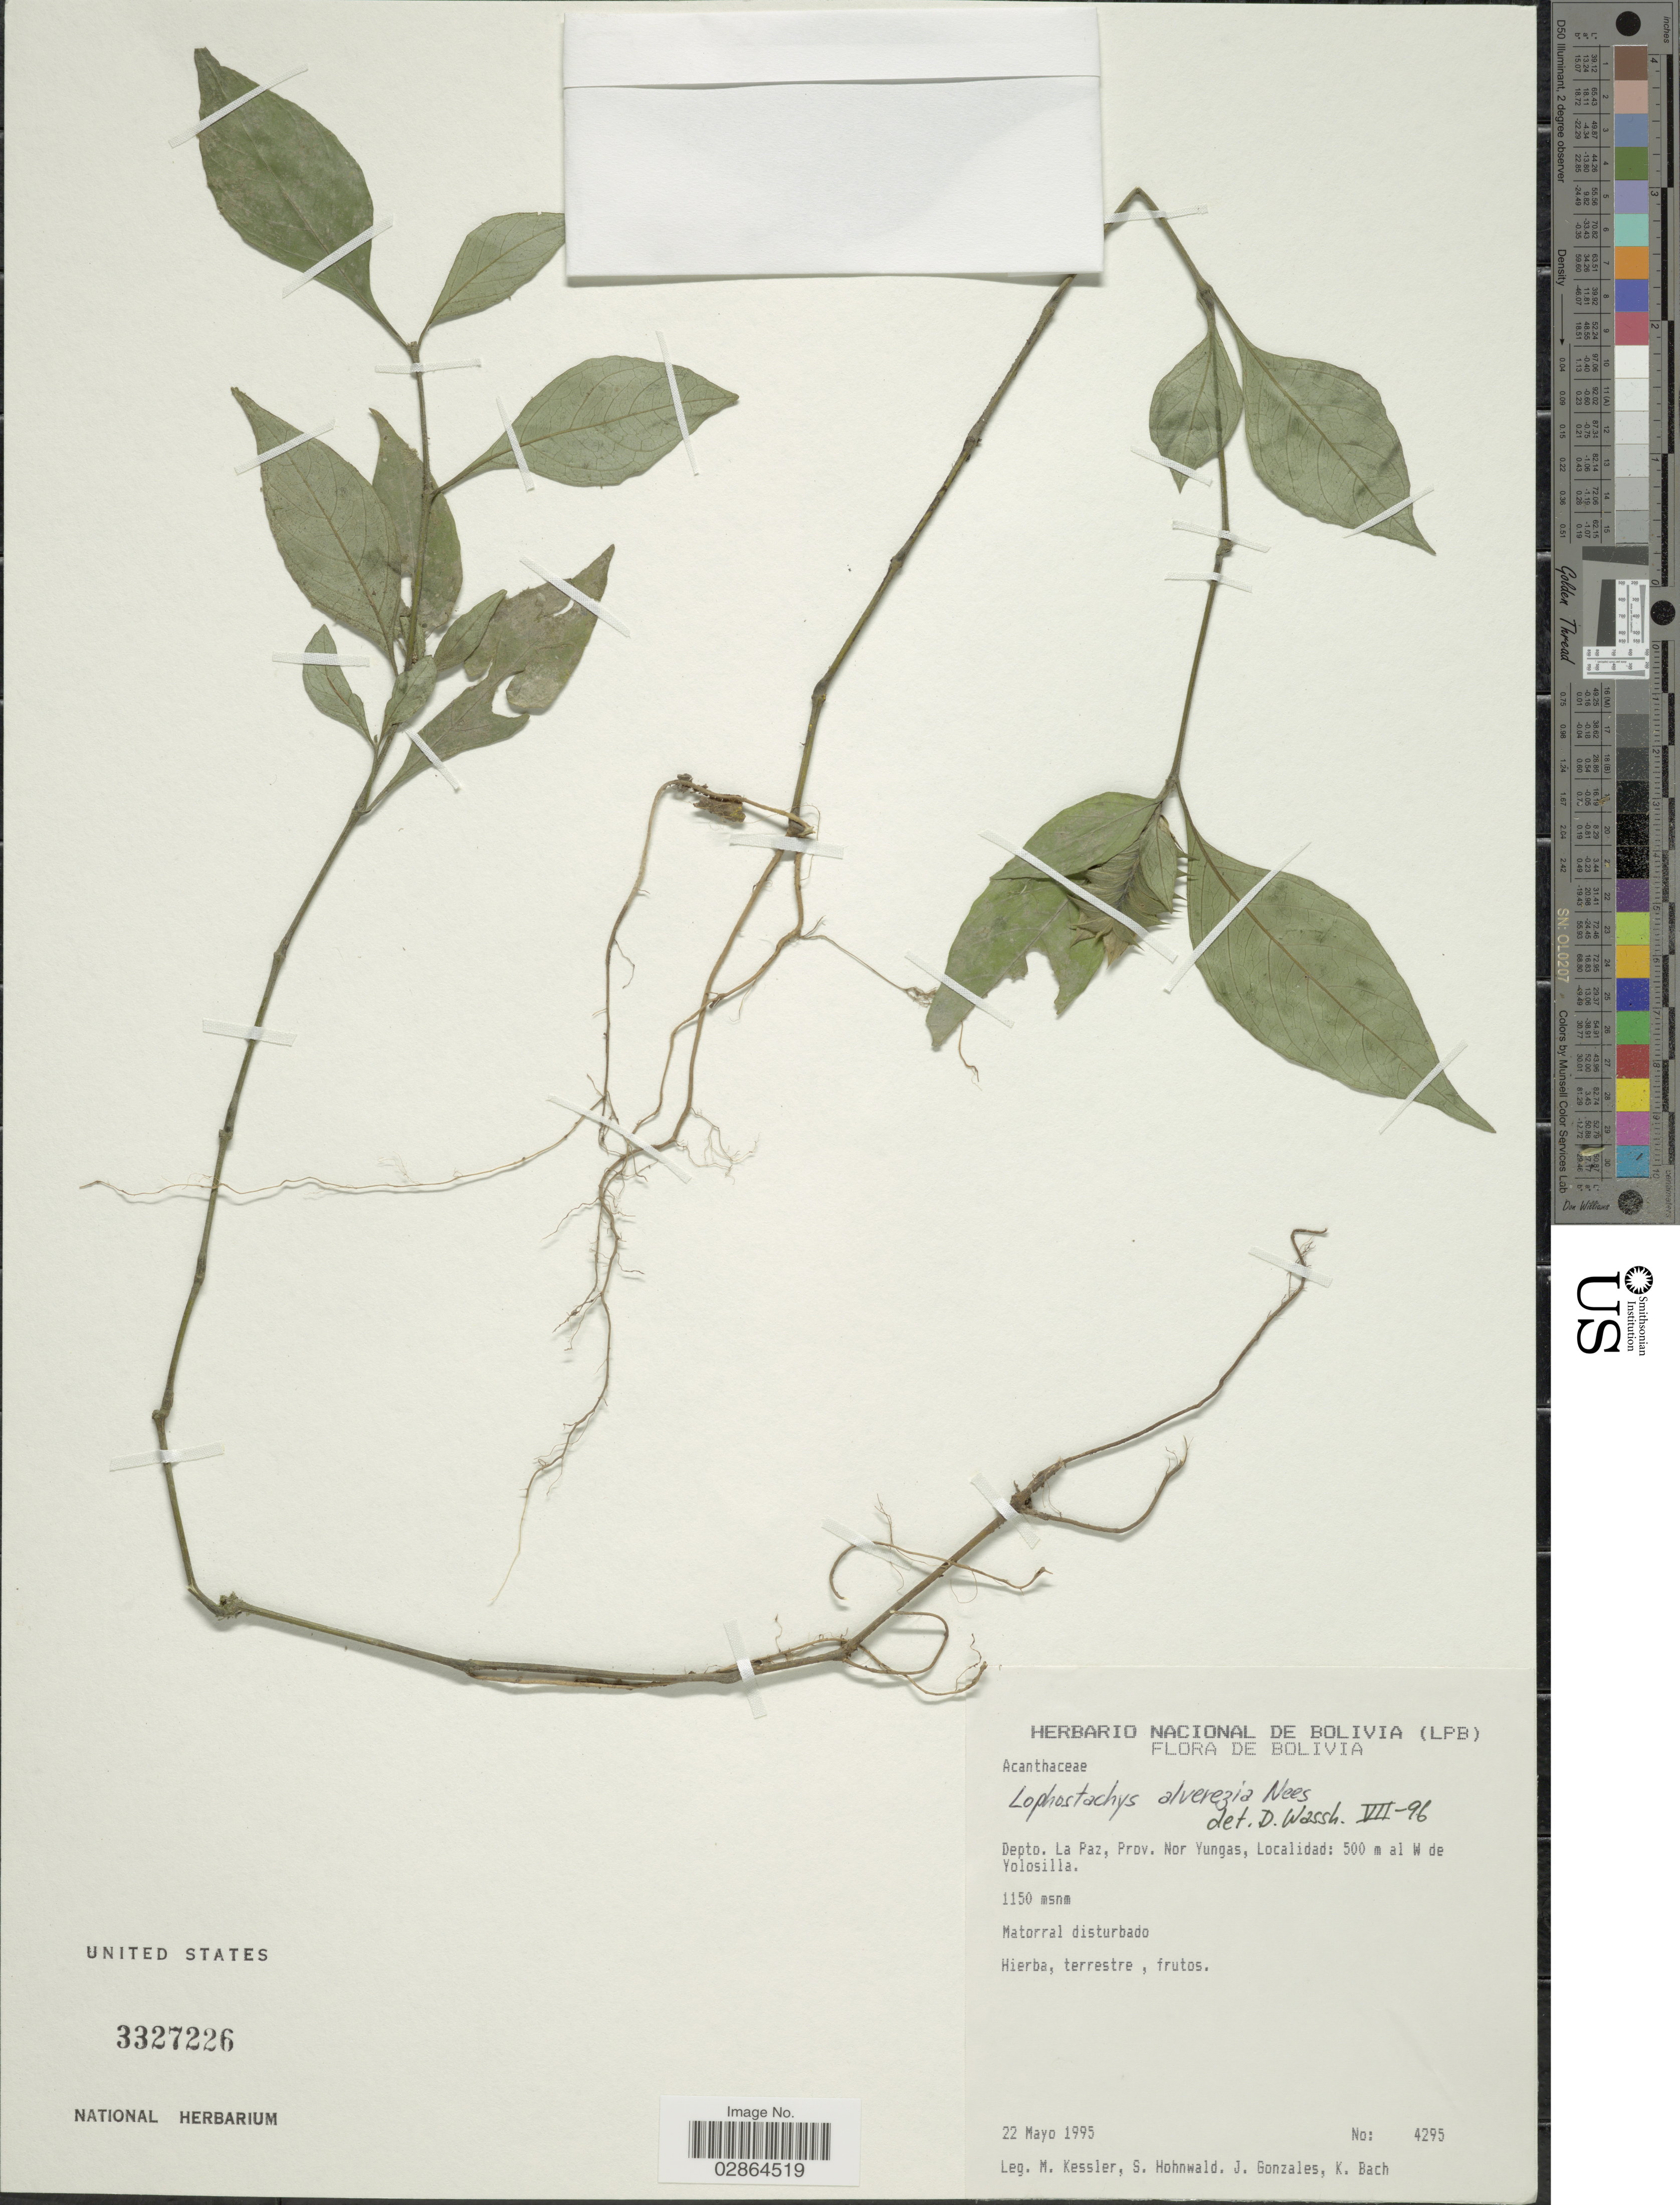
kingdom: Plantae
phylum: Tracheophyta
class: Magnoliopsida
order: Lamiales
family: Acanthaceae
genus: Lophostachys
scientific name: Lophostachys alvarezia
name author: Nees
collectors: M. Kessler, S. Hohnwald, J. Gonzales & K. Bach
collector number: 4295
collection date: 1995-05-22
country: Bolivia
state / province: La Paz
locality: Depto. La Paz, Prov. Nor Yungas, 500 m al W de Yolosilla.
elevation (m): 1150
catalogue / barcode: US 3327226